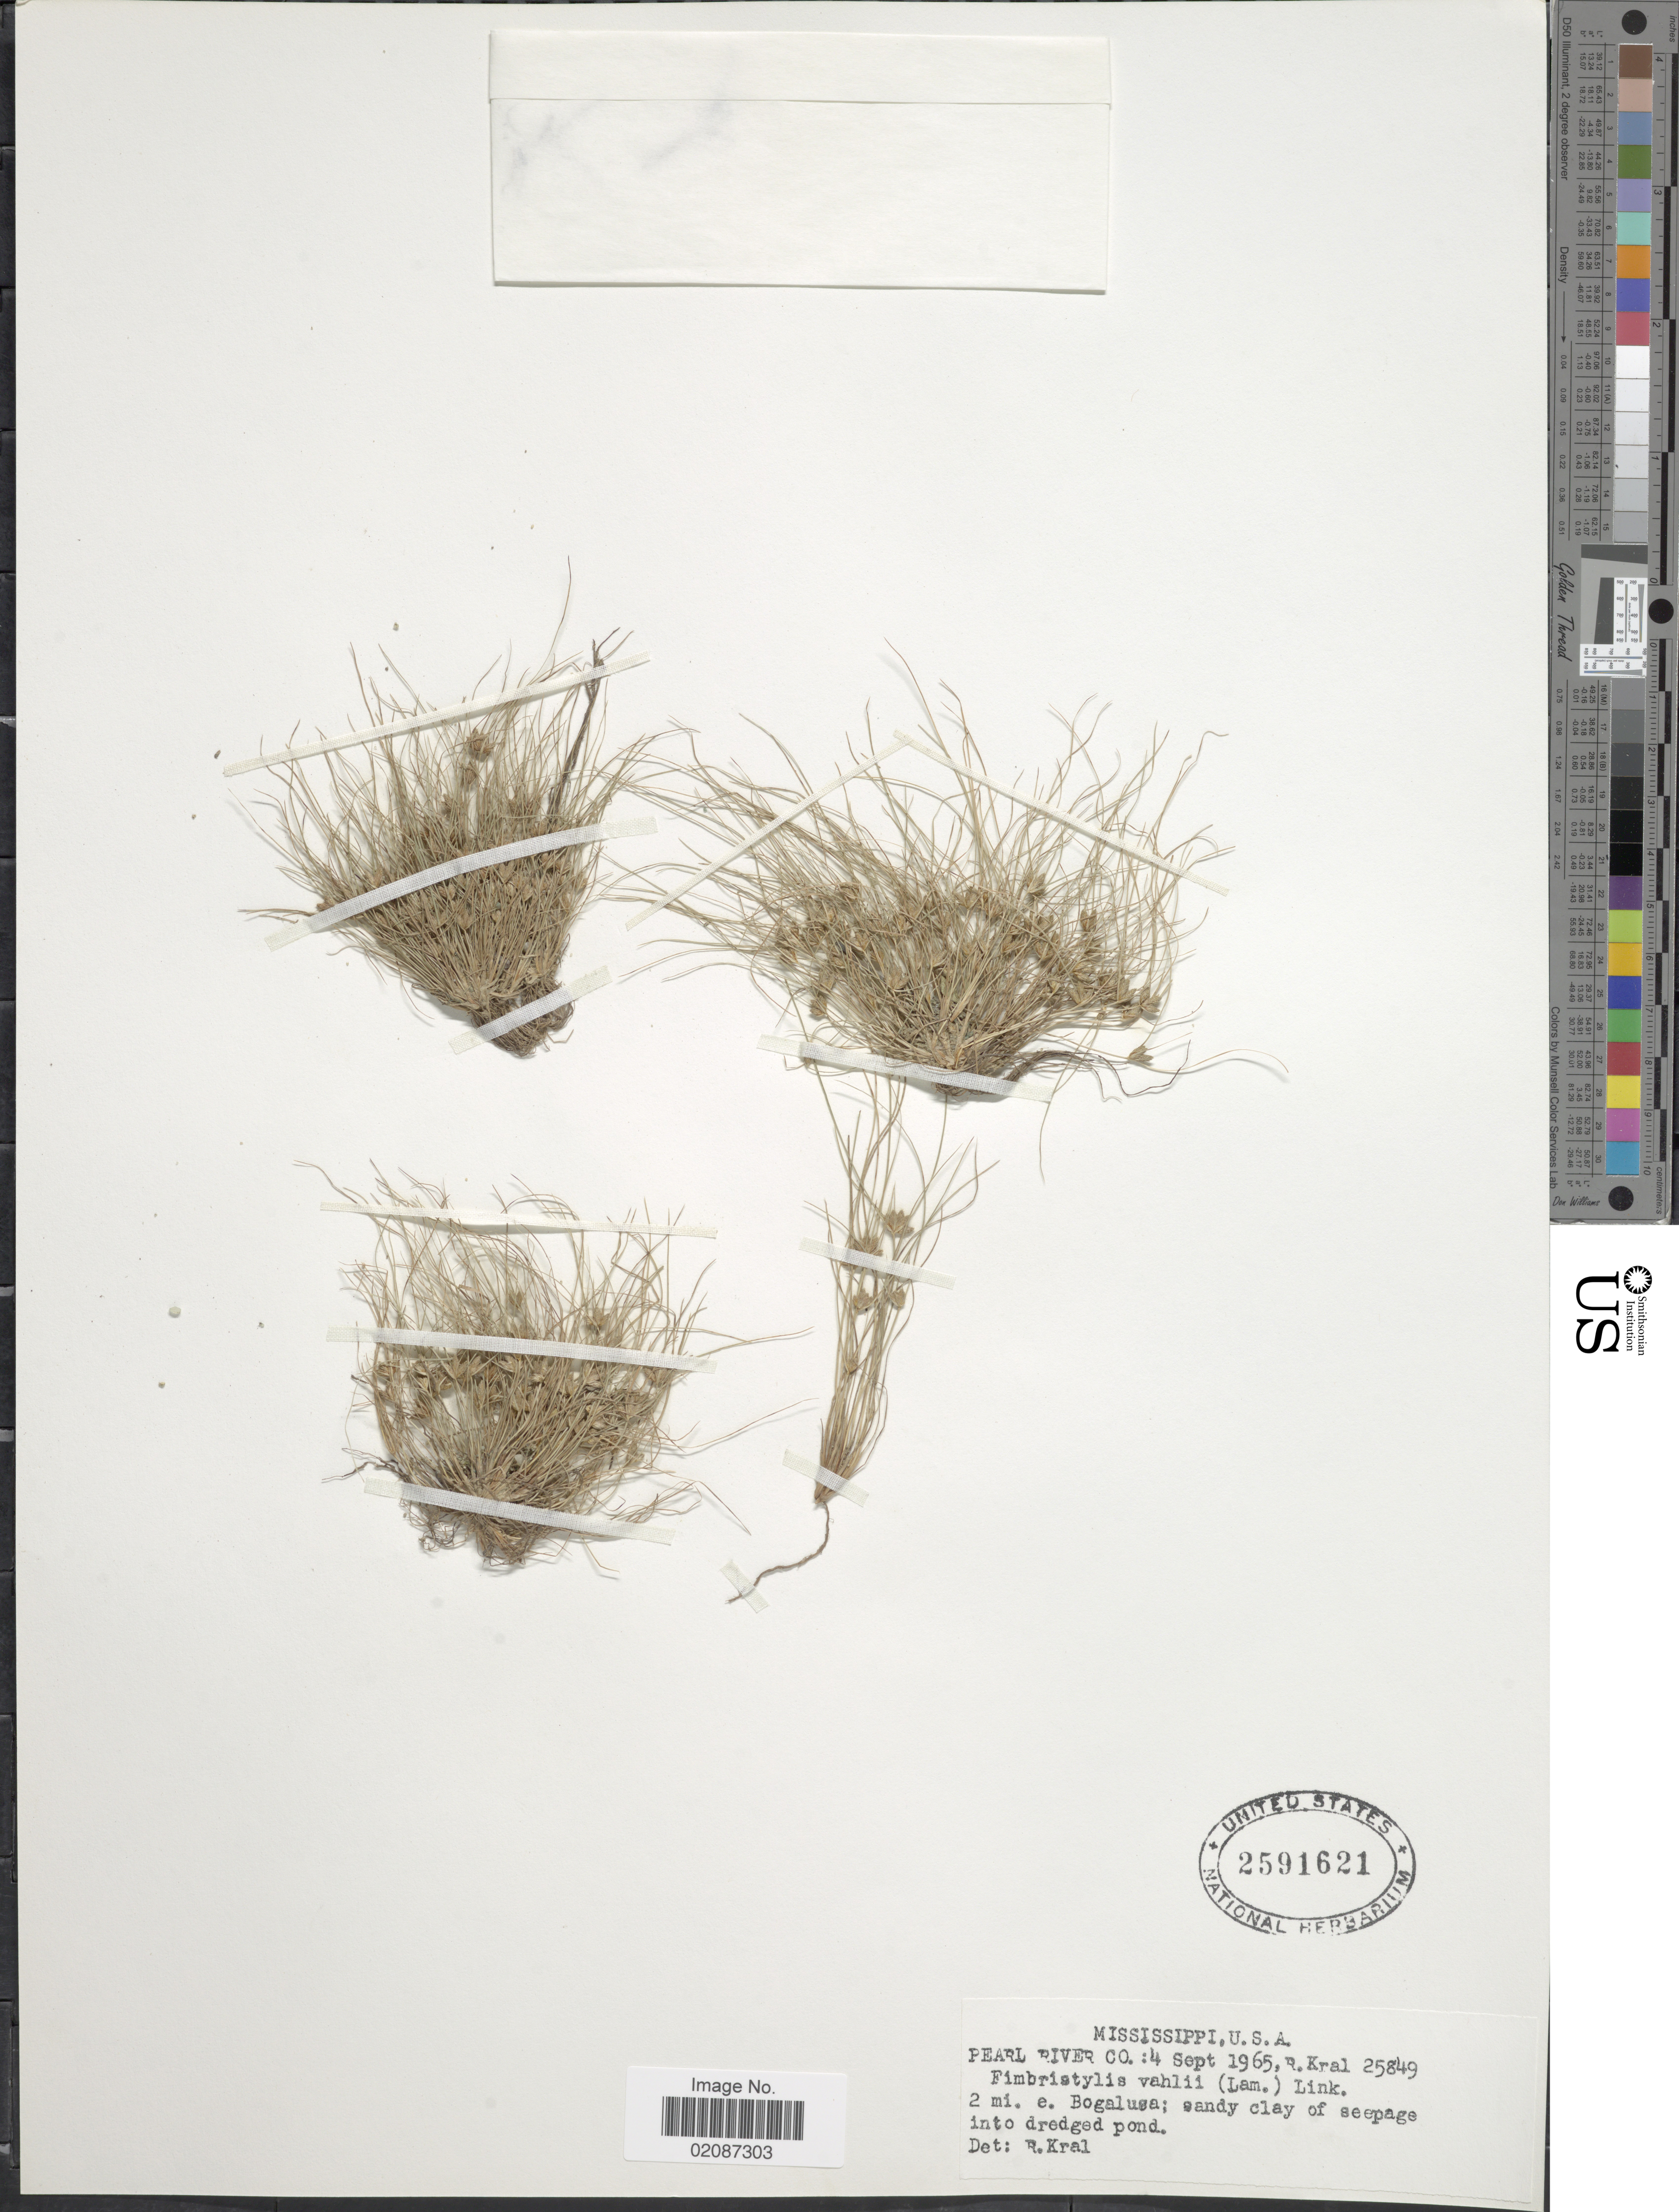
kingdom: Plantae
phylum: Tracheophyta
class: Liliopsida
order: Poales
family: Cyperaceae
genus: Fimbristylis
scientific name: Fimbristylis vahlii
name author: (Lam.) Link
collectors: R. Kral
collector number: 25849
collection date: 1965-09-04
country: United States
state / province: Mississippi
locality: Pearl River Co.: 2 mi. ew. Bogalusa; sady clay of seepage into dredged pond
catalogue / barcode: US 2591621